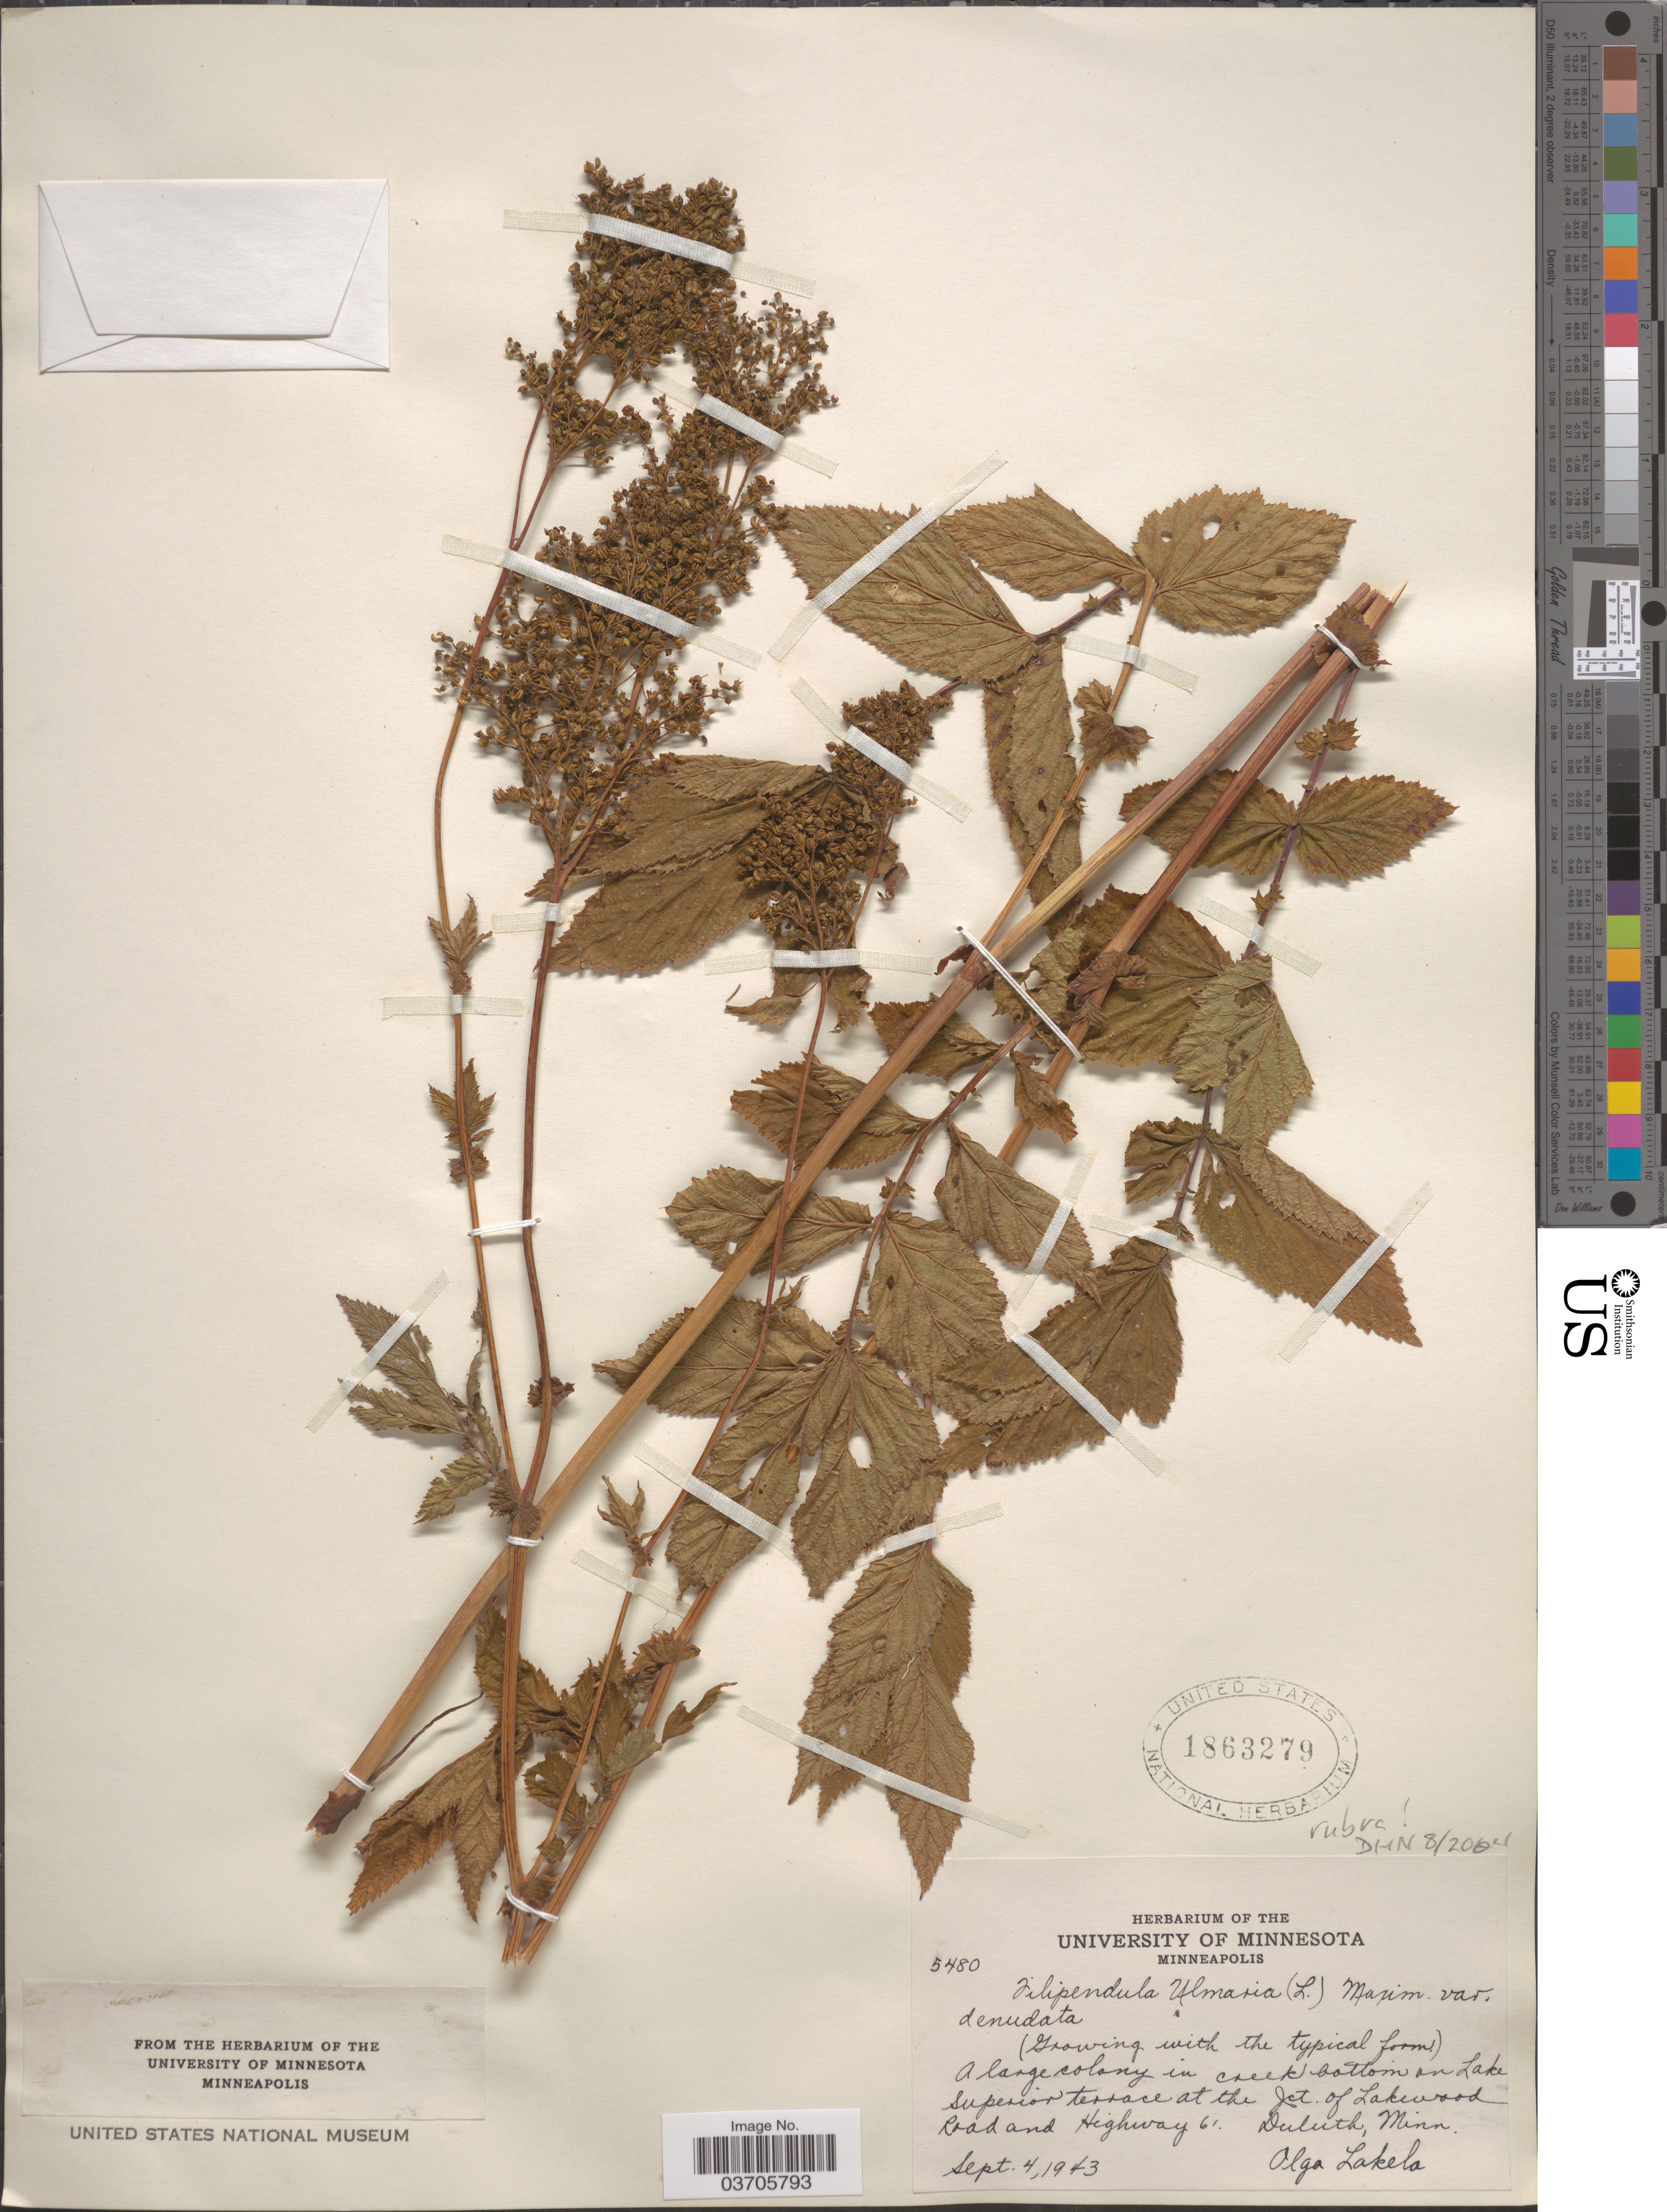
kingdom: Plantae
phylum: Tracheophyta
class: Magnoliopsida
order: Rosales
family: Rosaceae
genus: Filipendula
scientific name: Filipendula rubra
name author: (Hill) B.L. Rob.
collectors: O. K. Lakela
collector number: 5480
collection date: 1943-09-04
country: United States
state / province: Minnesota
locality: On lake Superior terrace at the Jct. of Lakewood Road and Highway 61. Duluth.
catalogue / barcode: US 1863279